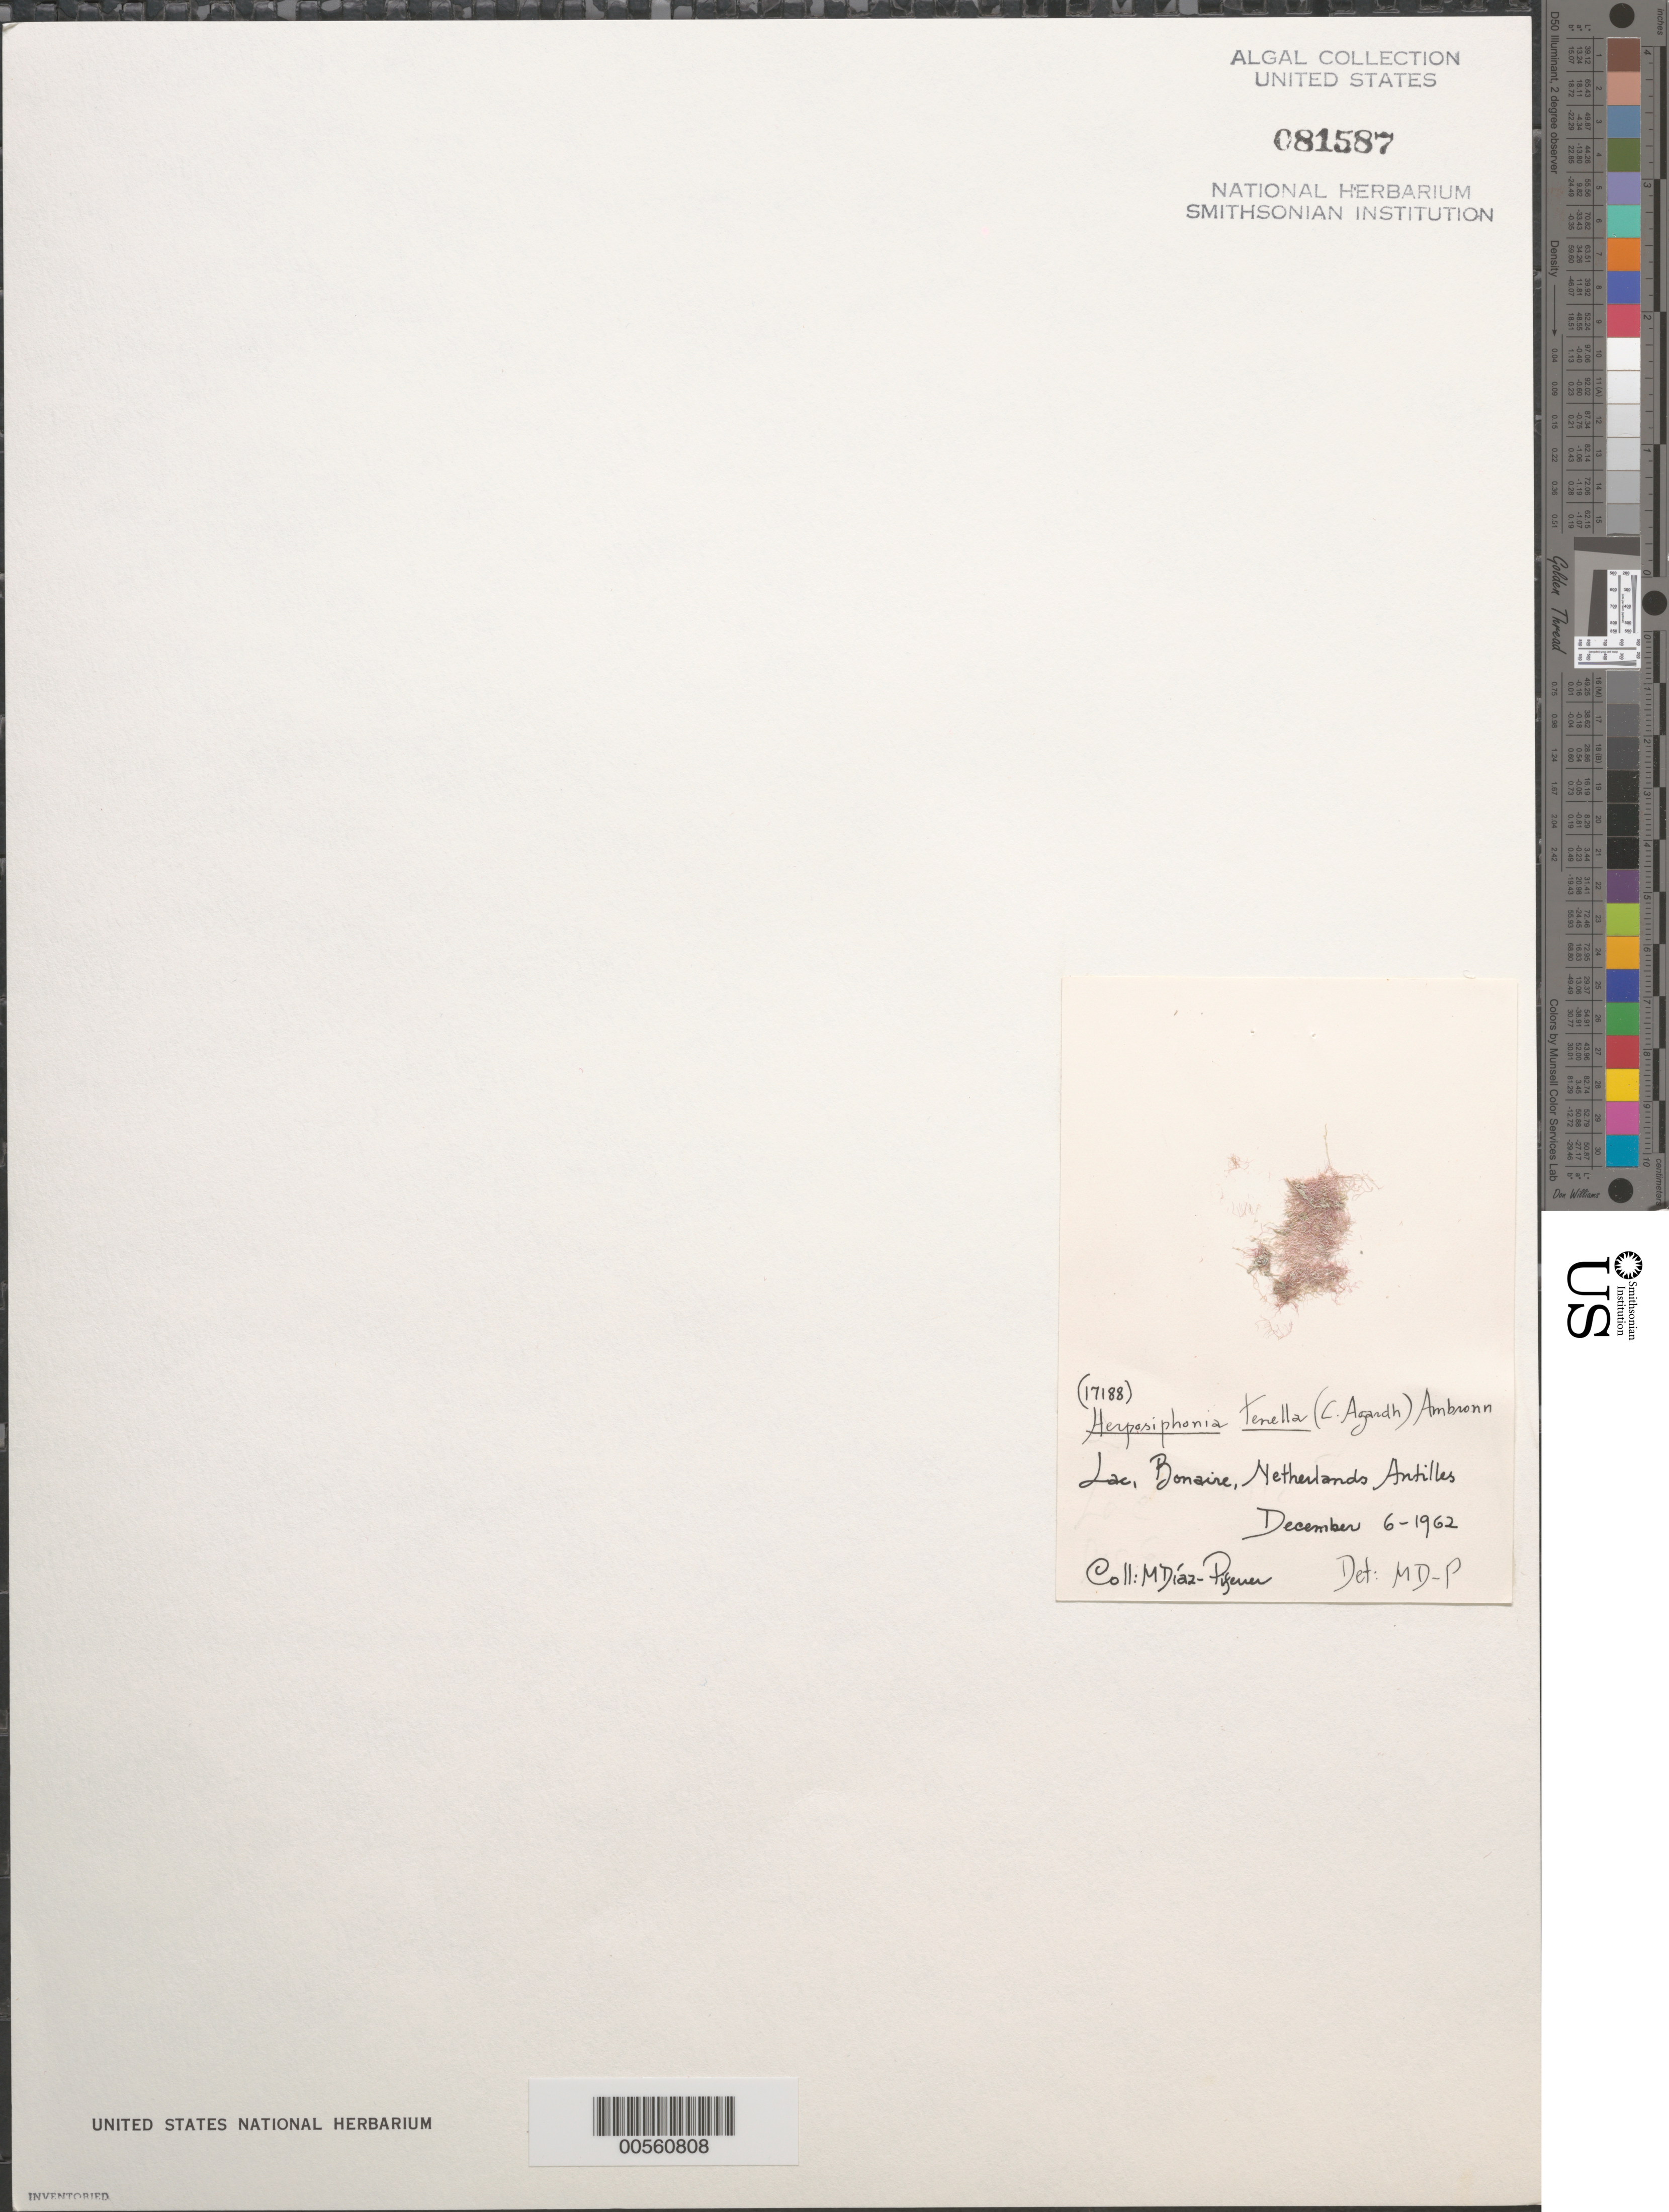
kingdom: Plantae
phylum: Rhodophyta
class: Florideophyceae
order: Ceramiales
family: Rhodomelaceae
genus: Herposiphonia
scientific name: Herposiphonia tenella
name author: (C. Agardh) Ambronn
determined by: Diaz-Piferrer, M.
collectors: M. Diaz-Piferrer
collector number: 17188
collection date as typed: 06 Dec 1962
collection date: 1962-12-06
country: Netherlands Antilles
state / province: ABC Islands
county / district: Bonaire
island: Bonaire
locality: Lac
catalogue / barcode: US 81587